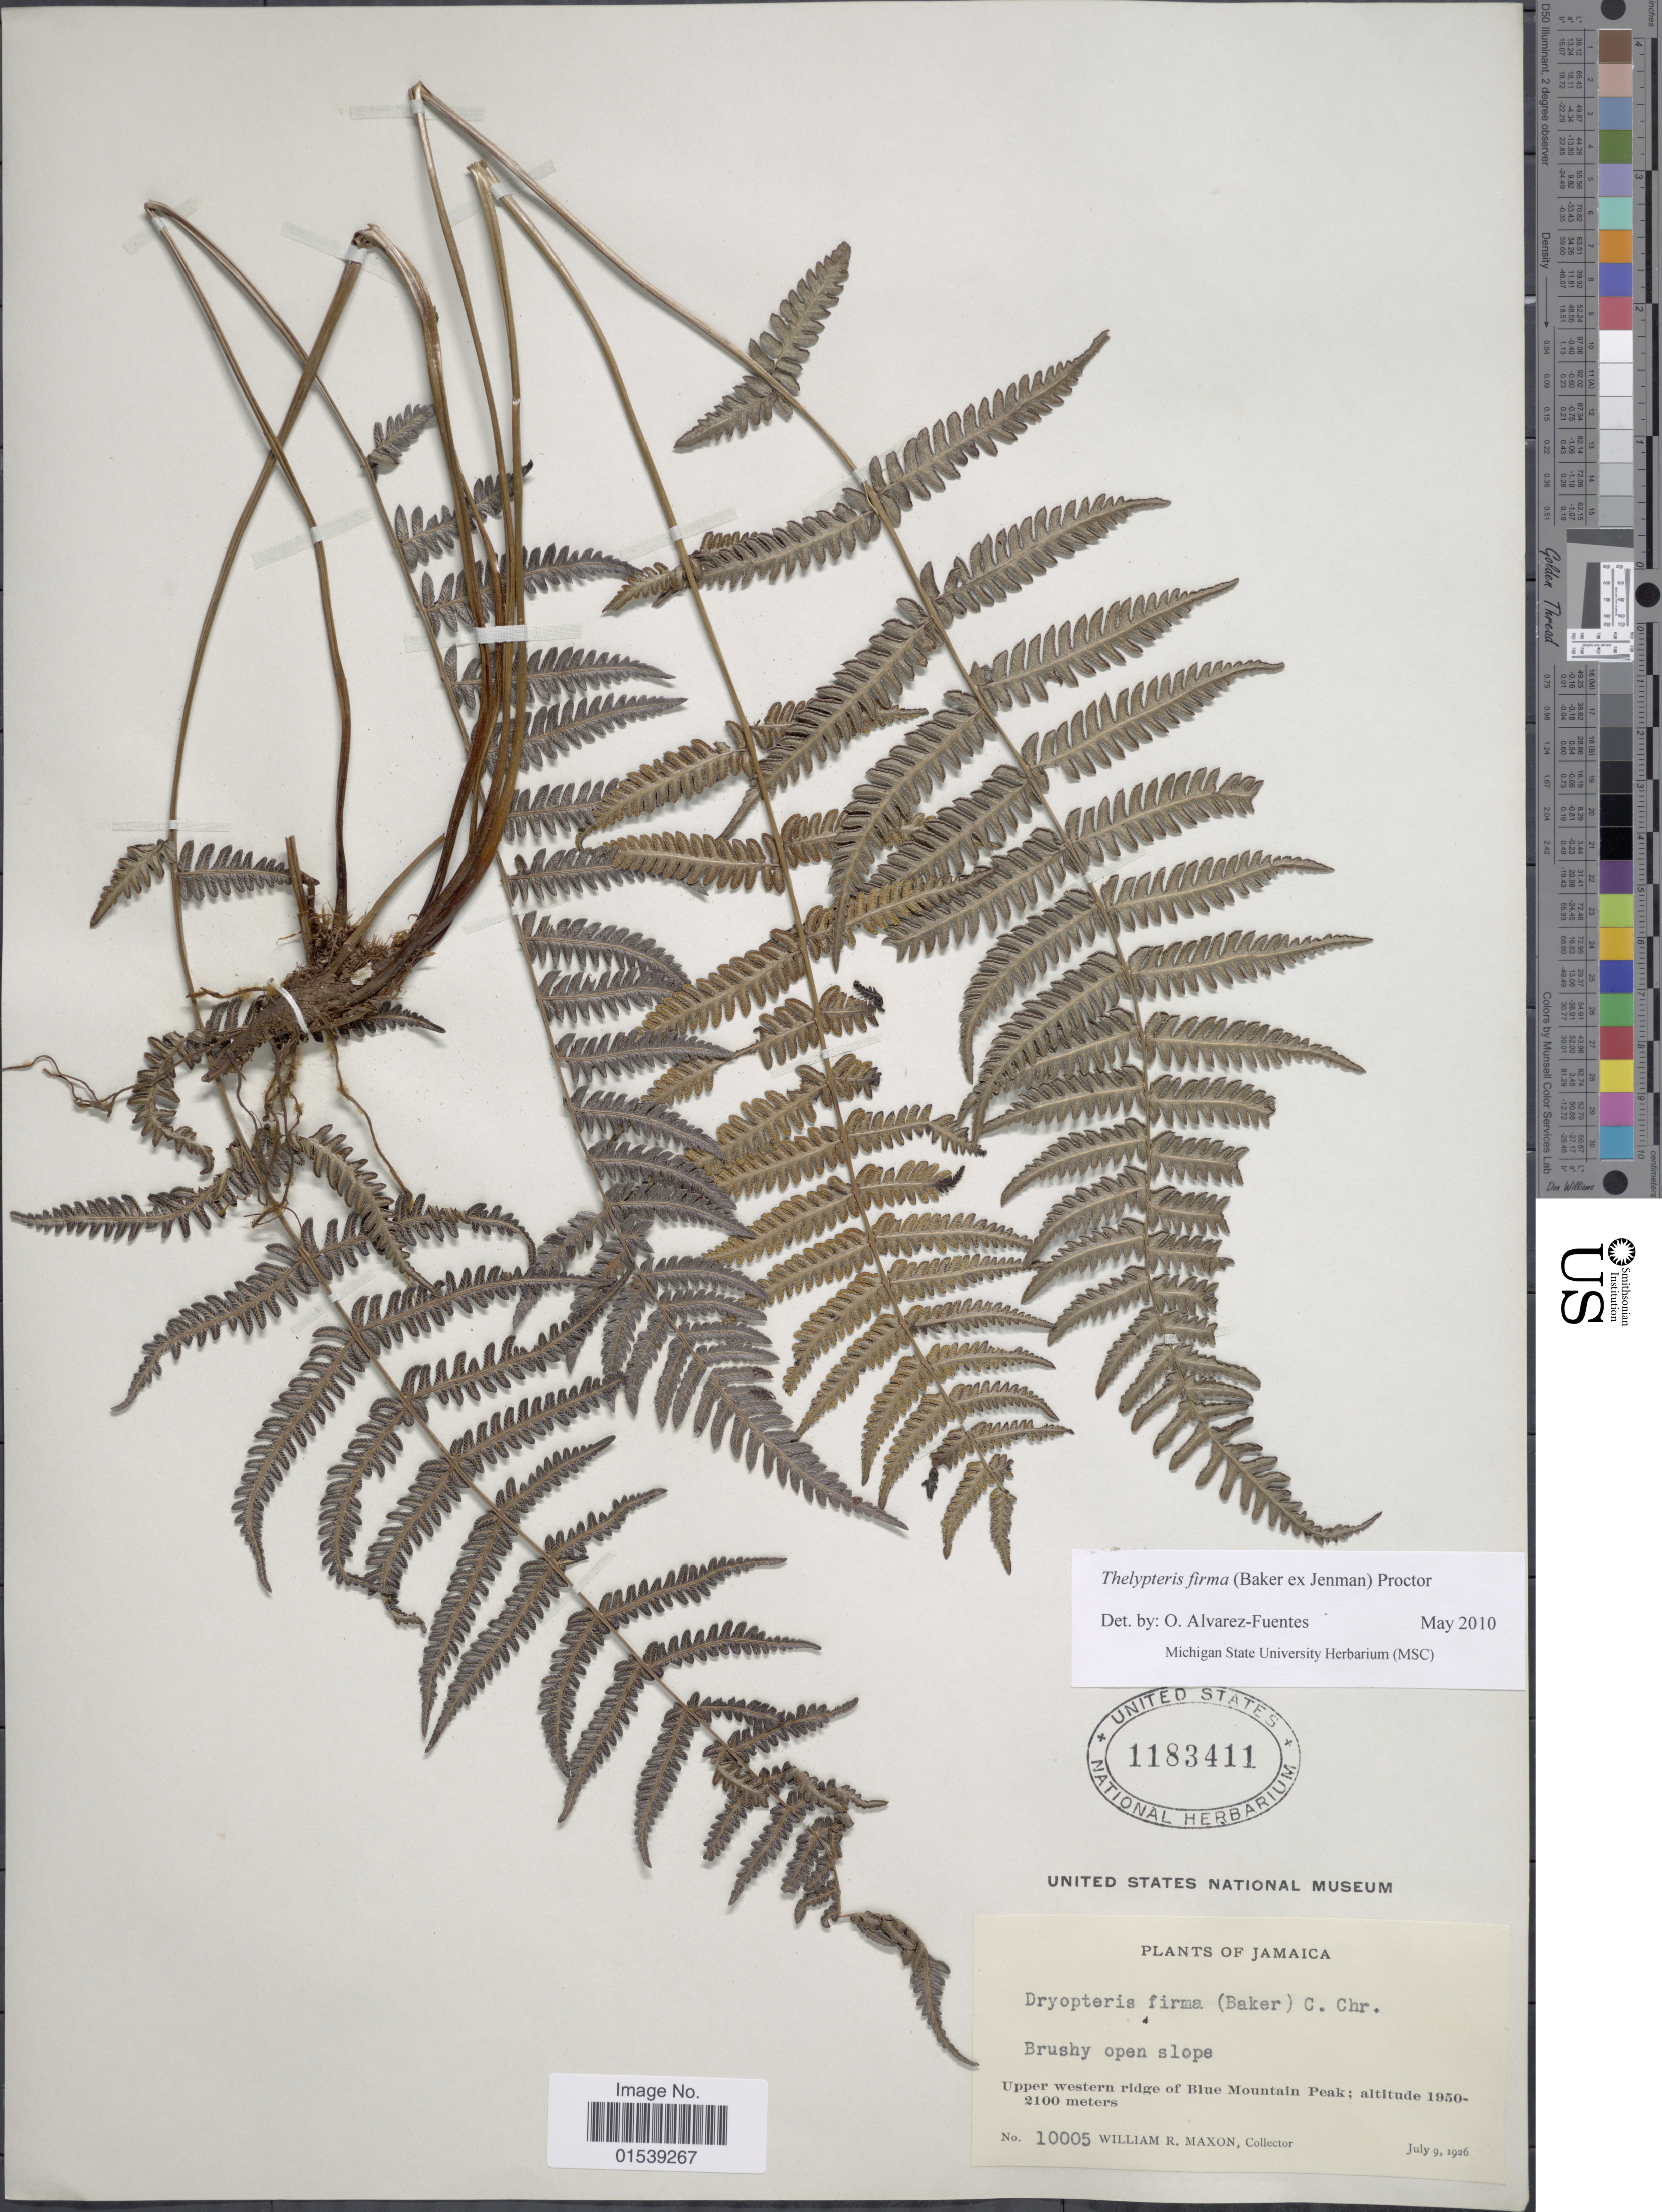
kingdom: Plantae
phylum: Tracheophyta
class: Polypodiopsida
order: Polypodiales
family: Thelypteridaceae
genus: Amauropelta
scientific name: Amauropelta firma (Baker) comb. nov., ined. 2015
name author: (Baker)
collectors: W. R. Maxon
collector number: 10005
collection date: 1926-07-09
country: Jamaica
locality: Upper western ridge of Blue Mountain Peak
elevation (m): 1950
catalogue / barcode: US 1183411